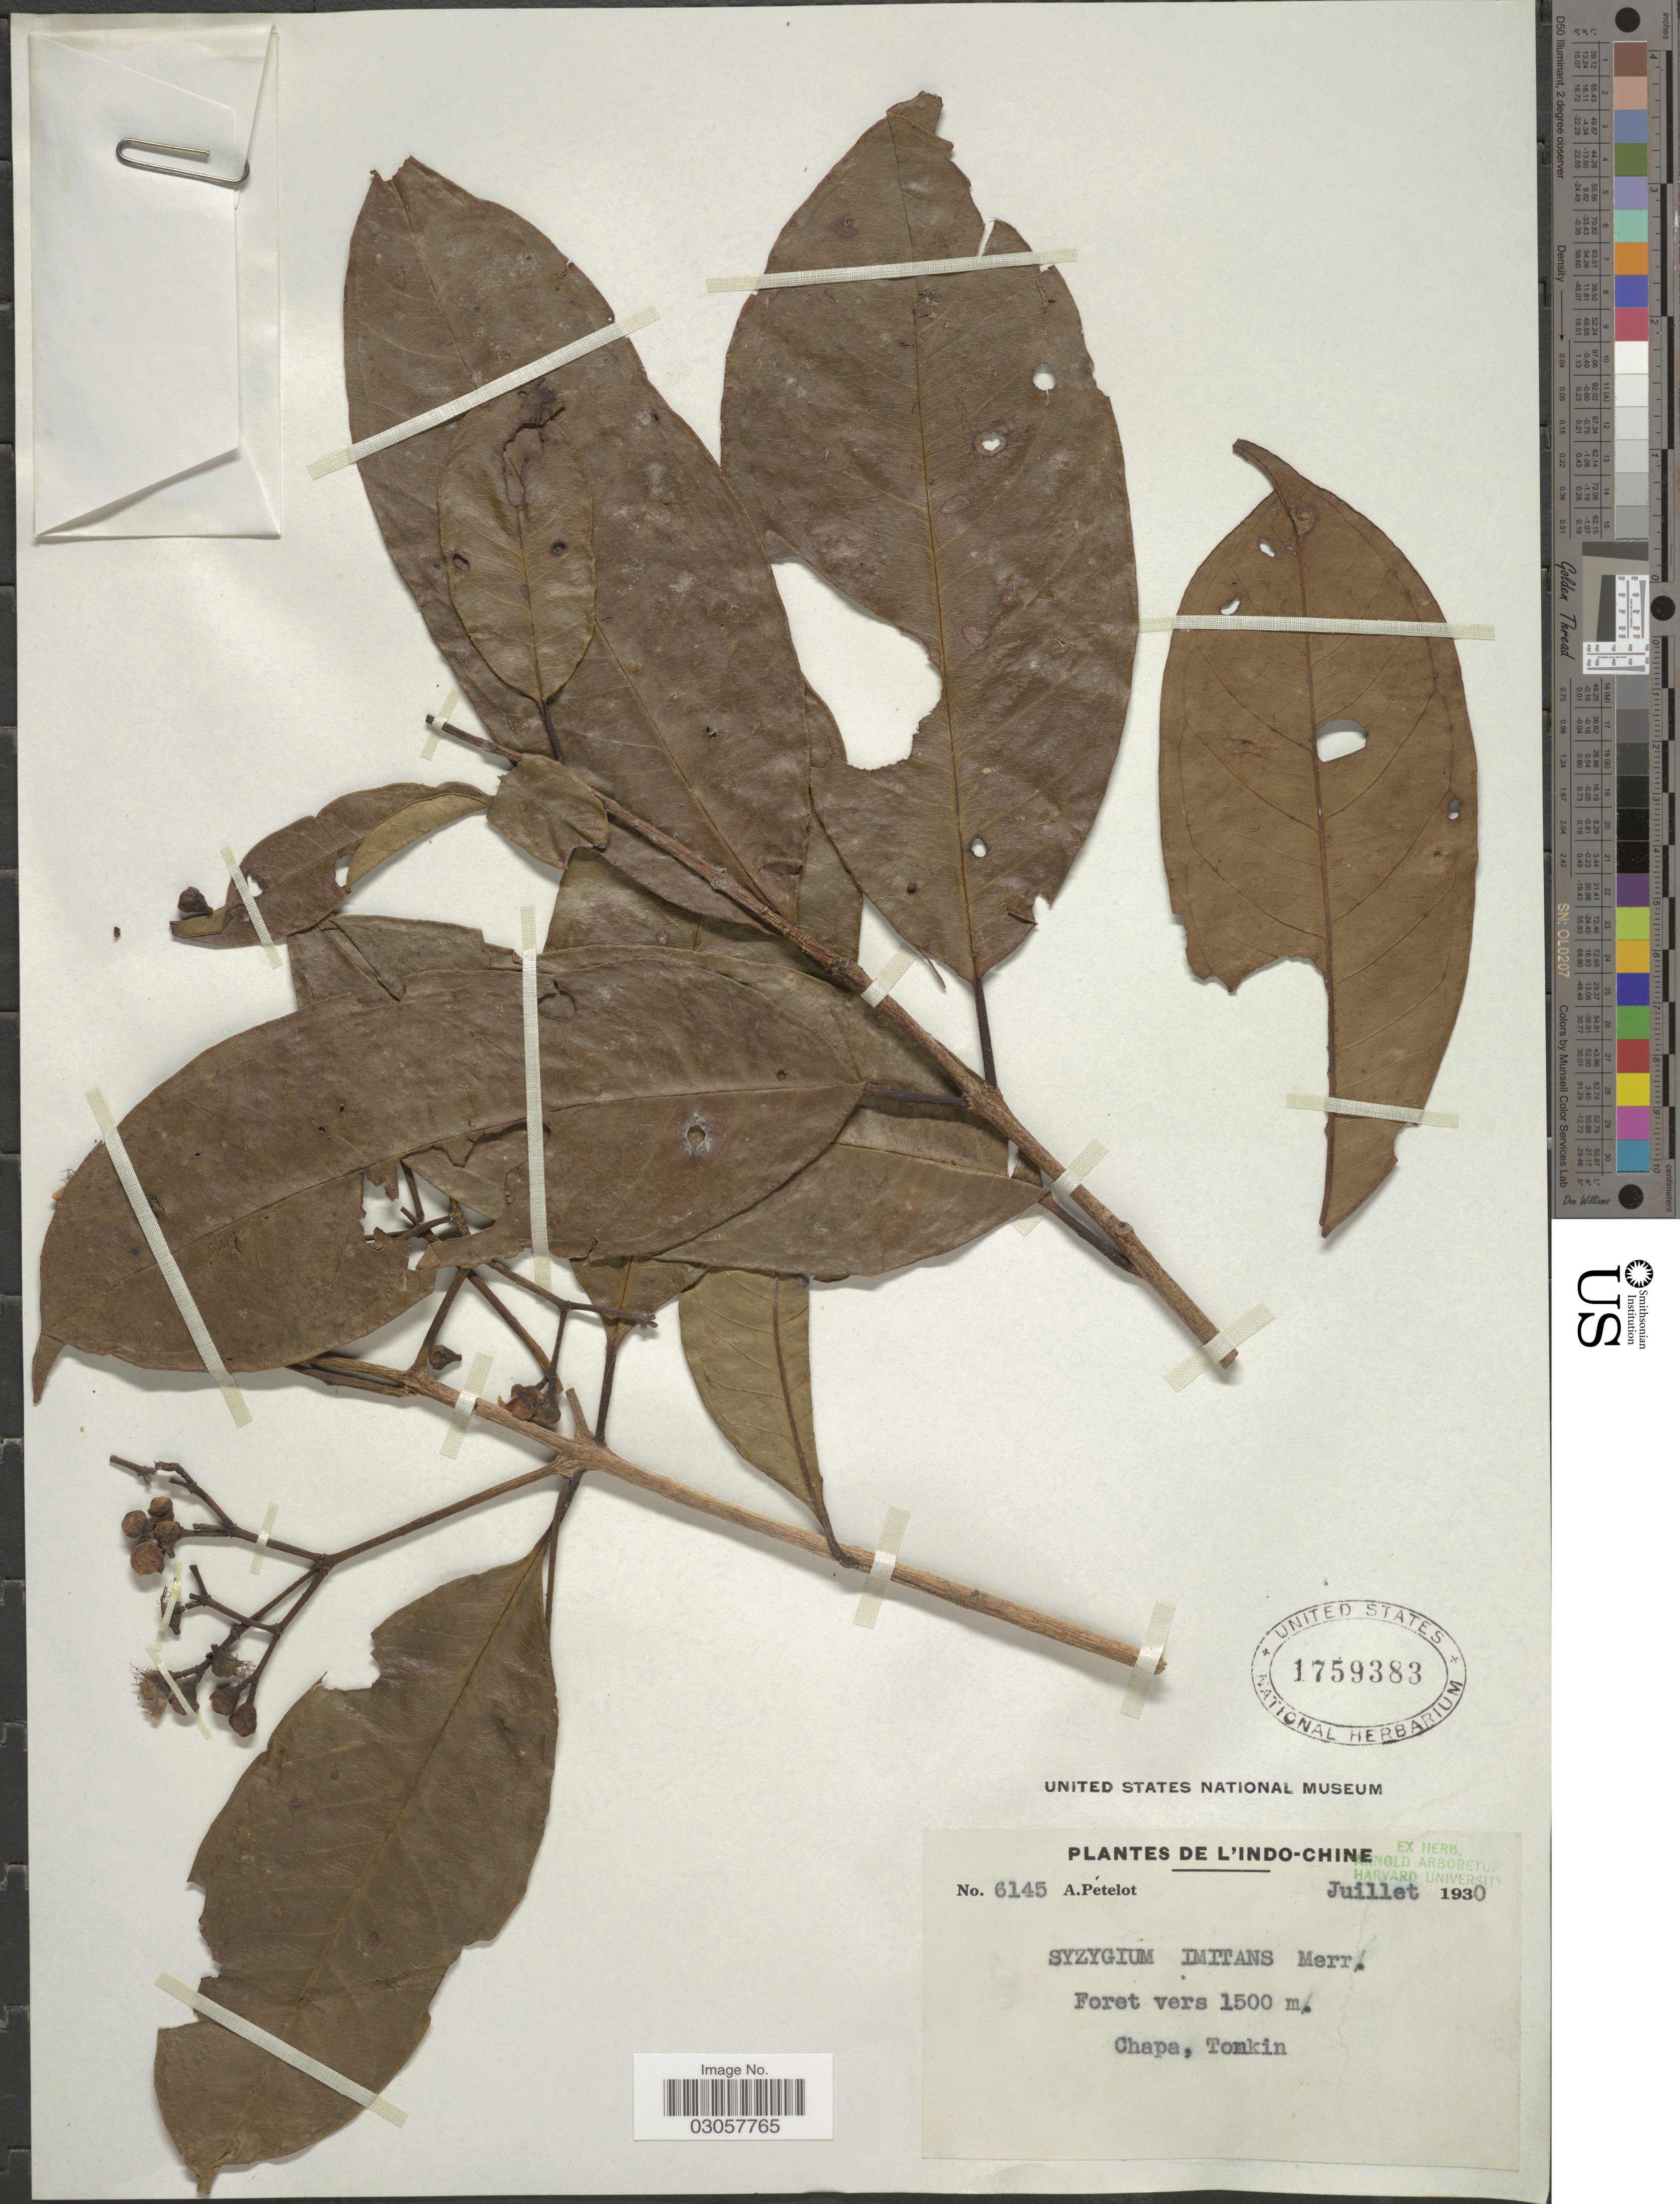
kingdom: Plantae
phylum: Tracheophyta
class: Magnoliopsida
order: Myrtales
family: Myrtaceae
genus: Syzygium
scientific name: Syzygium imitans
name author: Merr.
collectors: A. Petelot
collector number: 6145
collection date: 1930-07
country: Vietnam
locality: L'Indo-Chine. Chapa, Tonkin.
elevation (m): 1500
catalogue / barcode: US 1759383